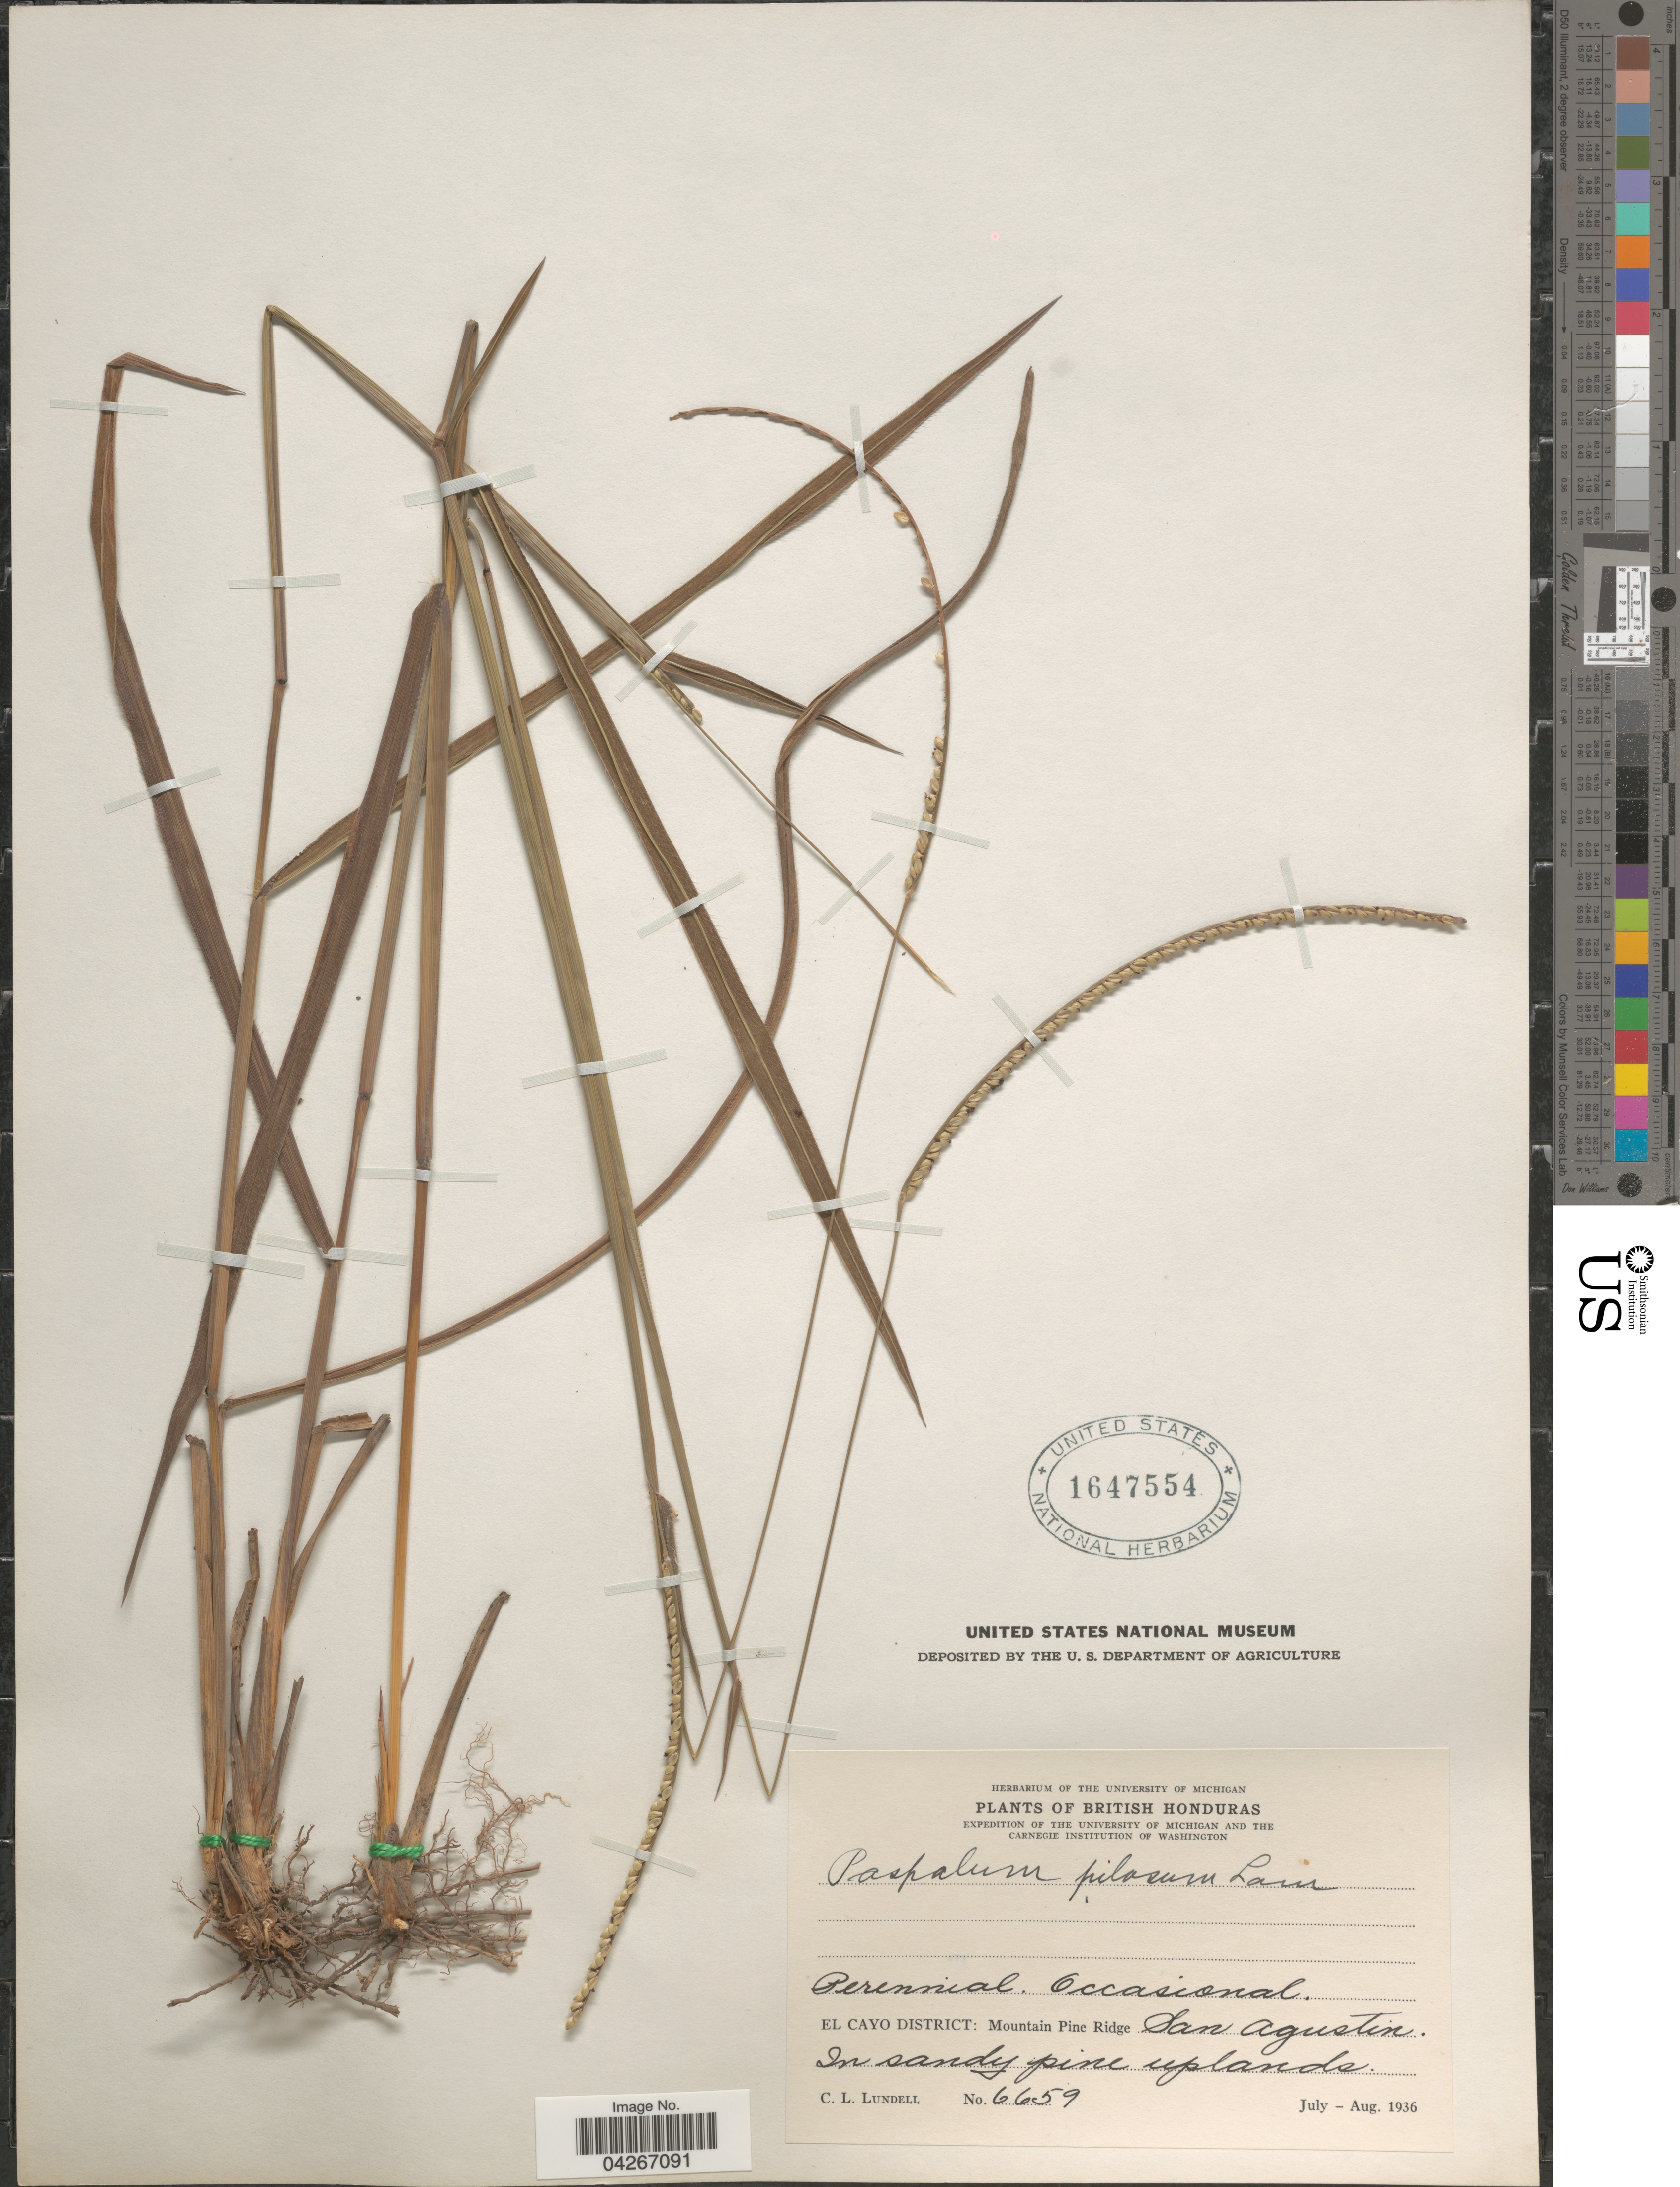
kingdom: Plantae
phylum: Tracheophyta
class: Liliopsida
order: Poales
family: Poaceae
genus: Paspalum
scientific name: Paspalum pilosum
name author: Lam.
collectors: C. L. Lundell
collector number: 6659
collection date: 1936-07/1936-08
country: Belize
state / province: Cayo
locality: British Honduras. Expedition Of The University Of Michigan And The Carnegie Institution Of Washington. El Cayo District: Mountain Pine Ridge. San Agustin. In sandy pine uplands.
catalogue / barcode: US 1647554